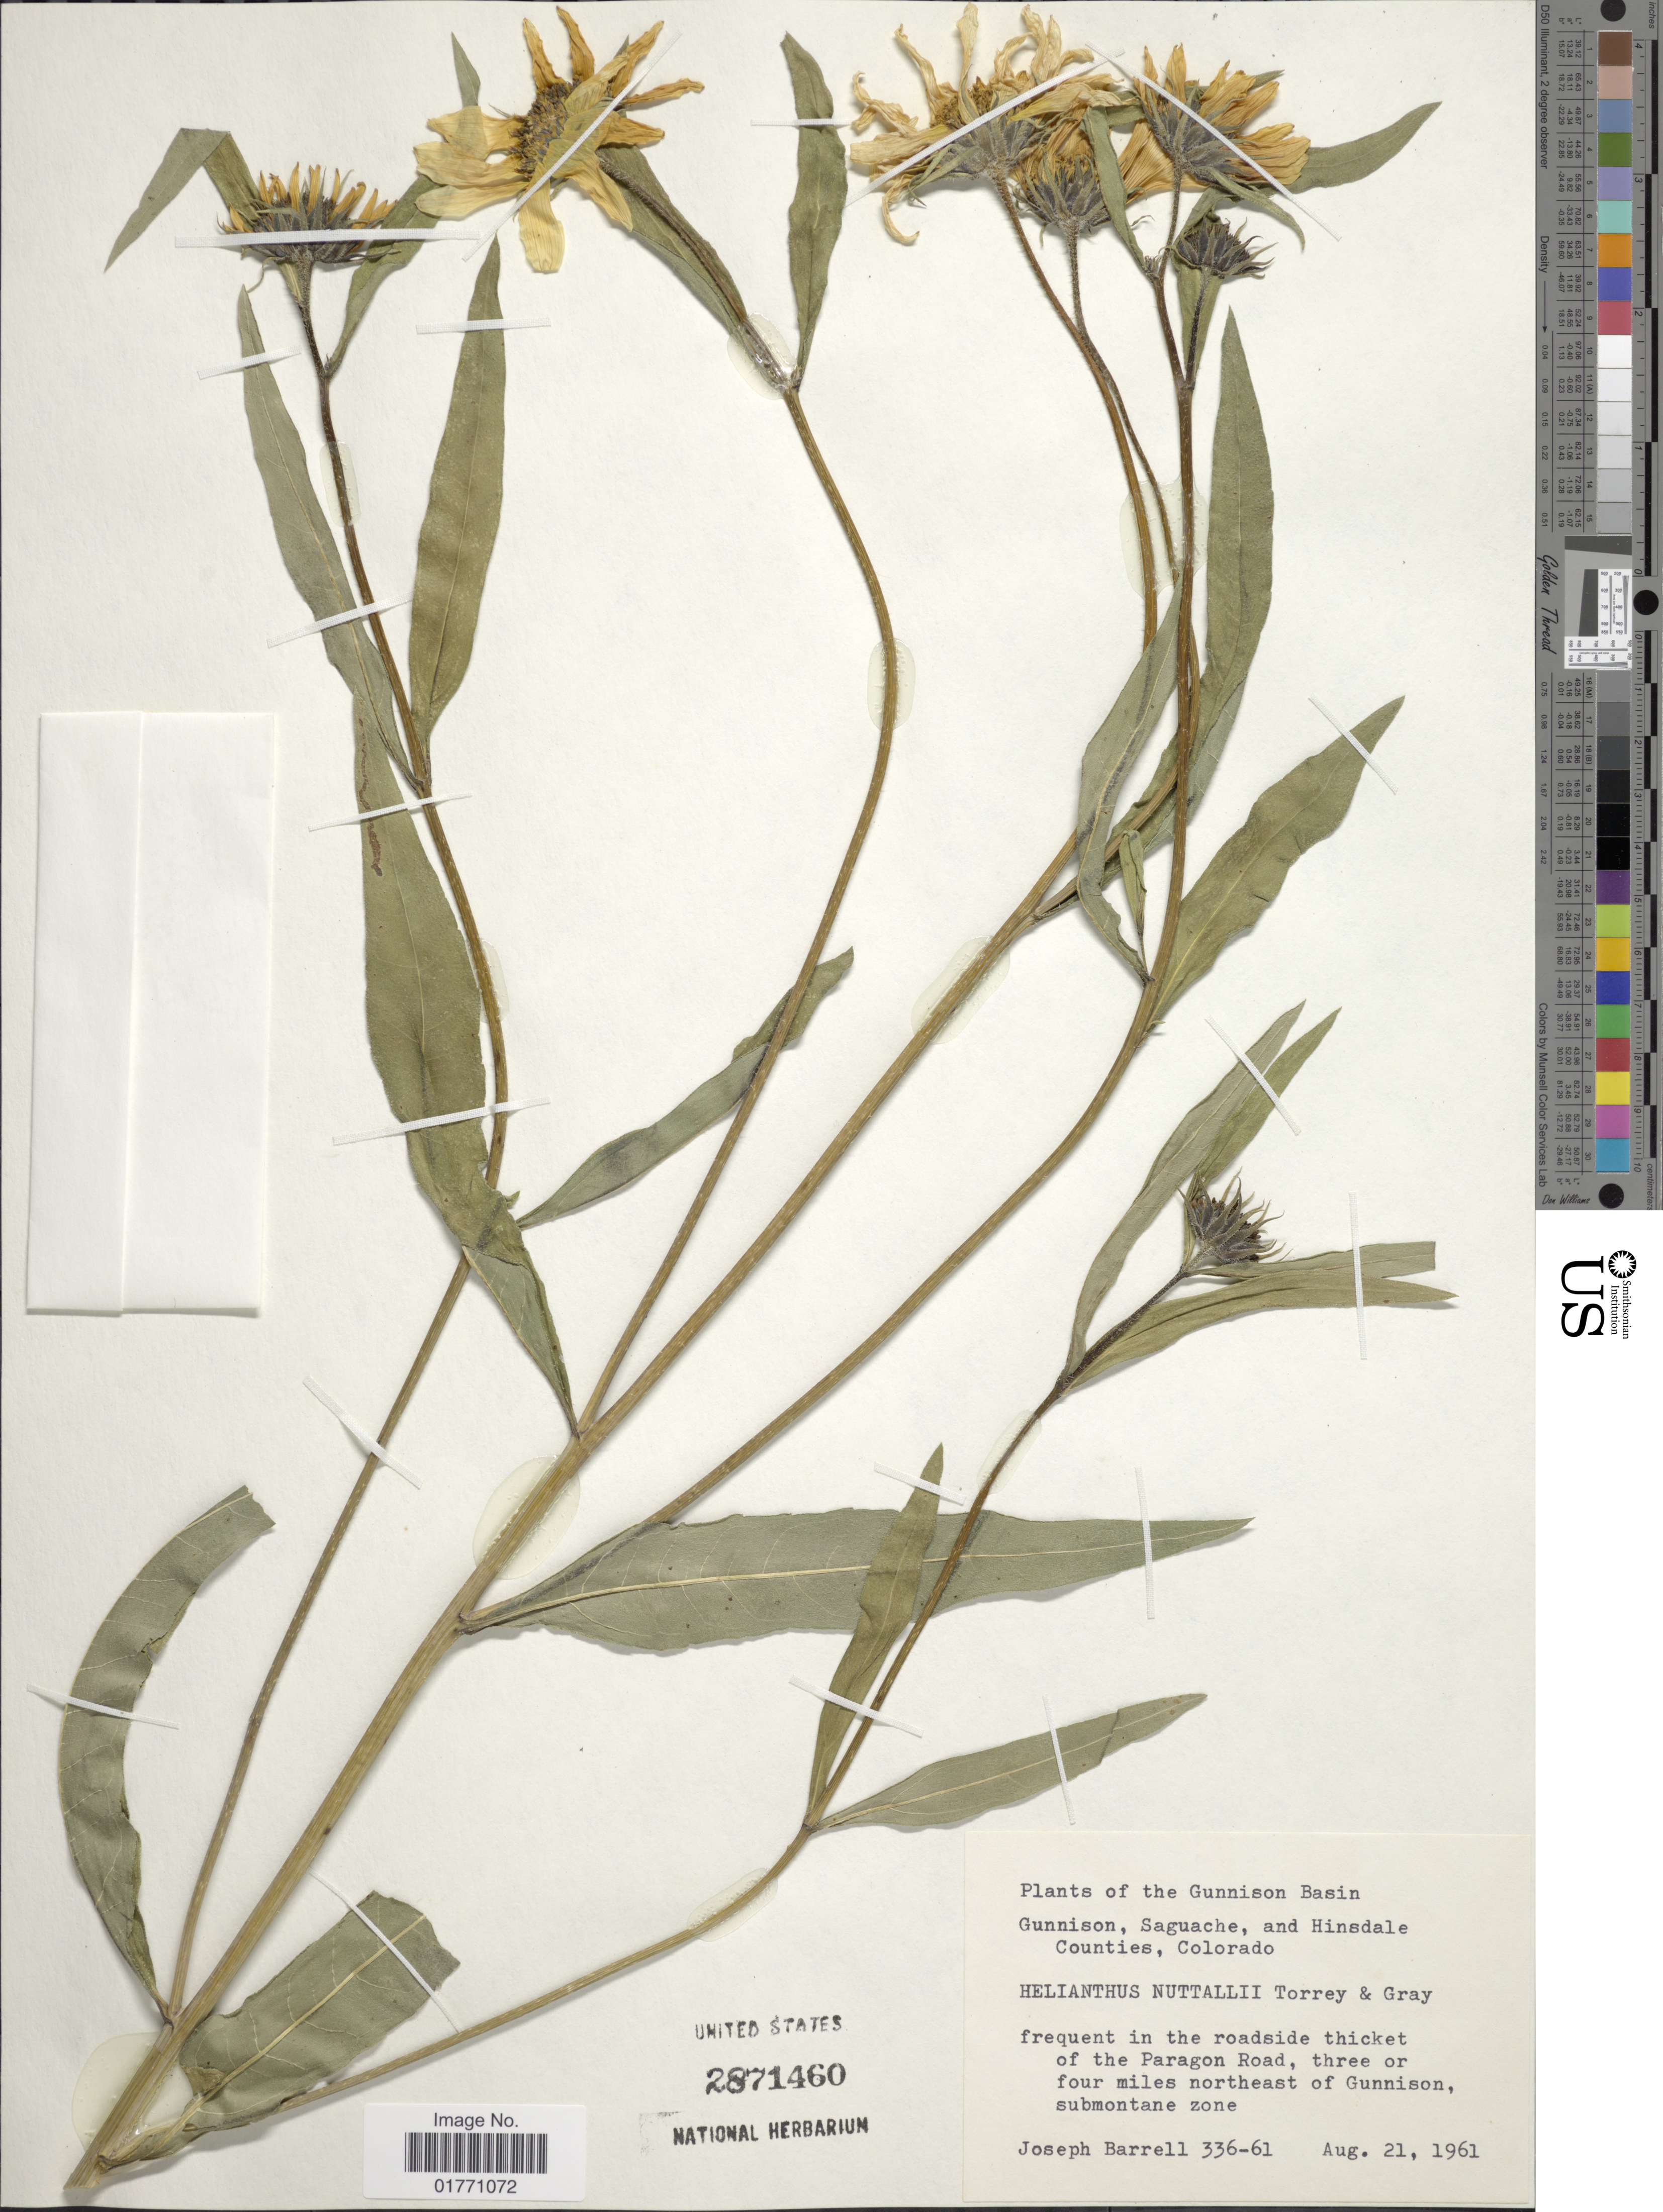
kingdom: Plantae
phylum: Tracheophyta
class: Magnoliopsida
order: Asterales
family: Asteraceae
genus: Helianthus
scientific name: Helianthus nuttallii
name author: Torr. & A. Gray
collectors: J. Barrell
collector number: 336-61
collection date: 1961-08-21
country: United States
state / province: Colorado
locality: Gunnison Basin, Gunnison, Saguache, and Hinsdale Counties, frequent in the roadside thicket of the Paragon Road, three or four miles northeast of Gunnison, submontane zone.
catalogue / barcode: US 2871460